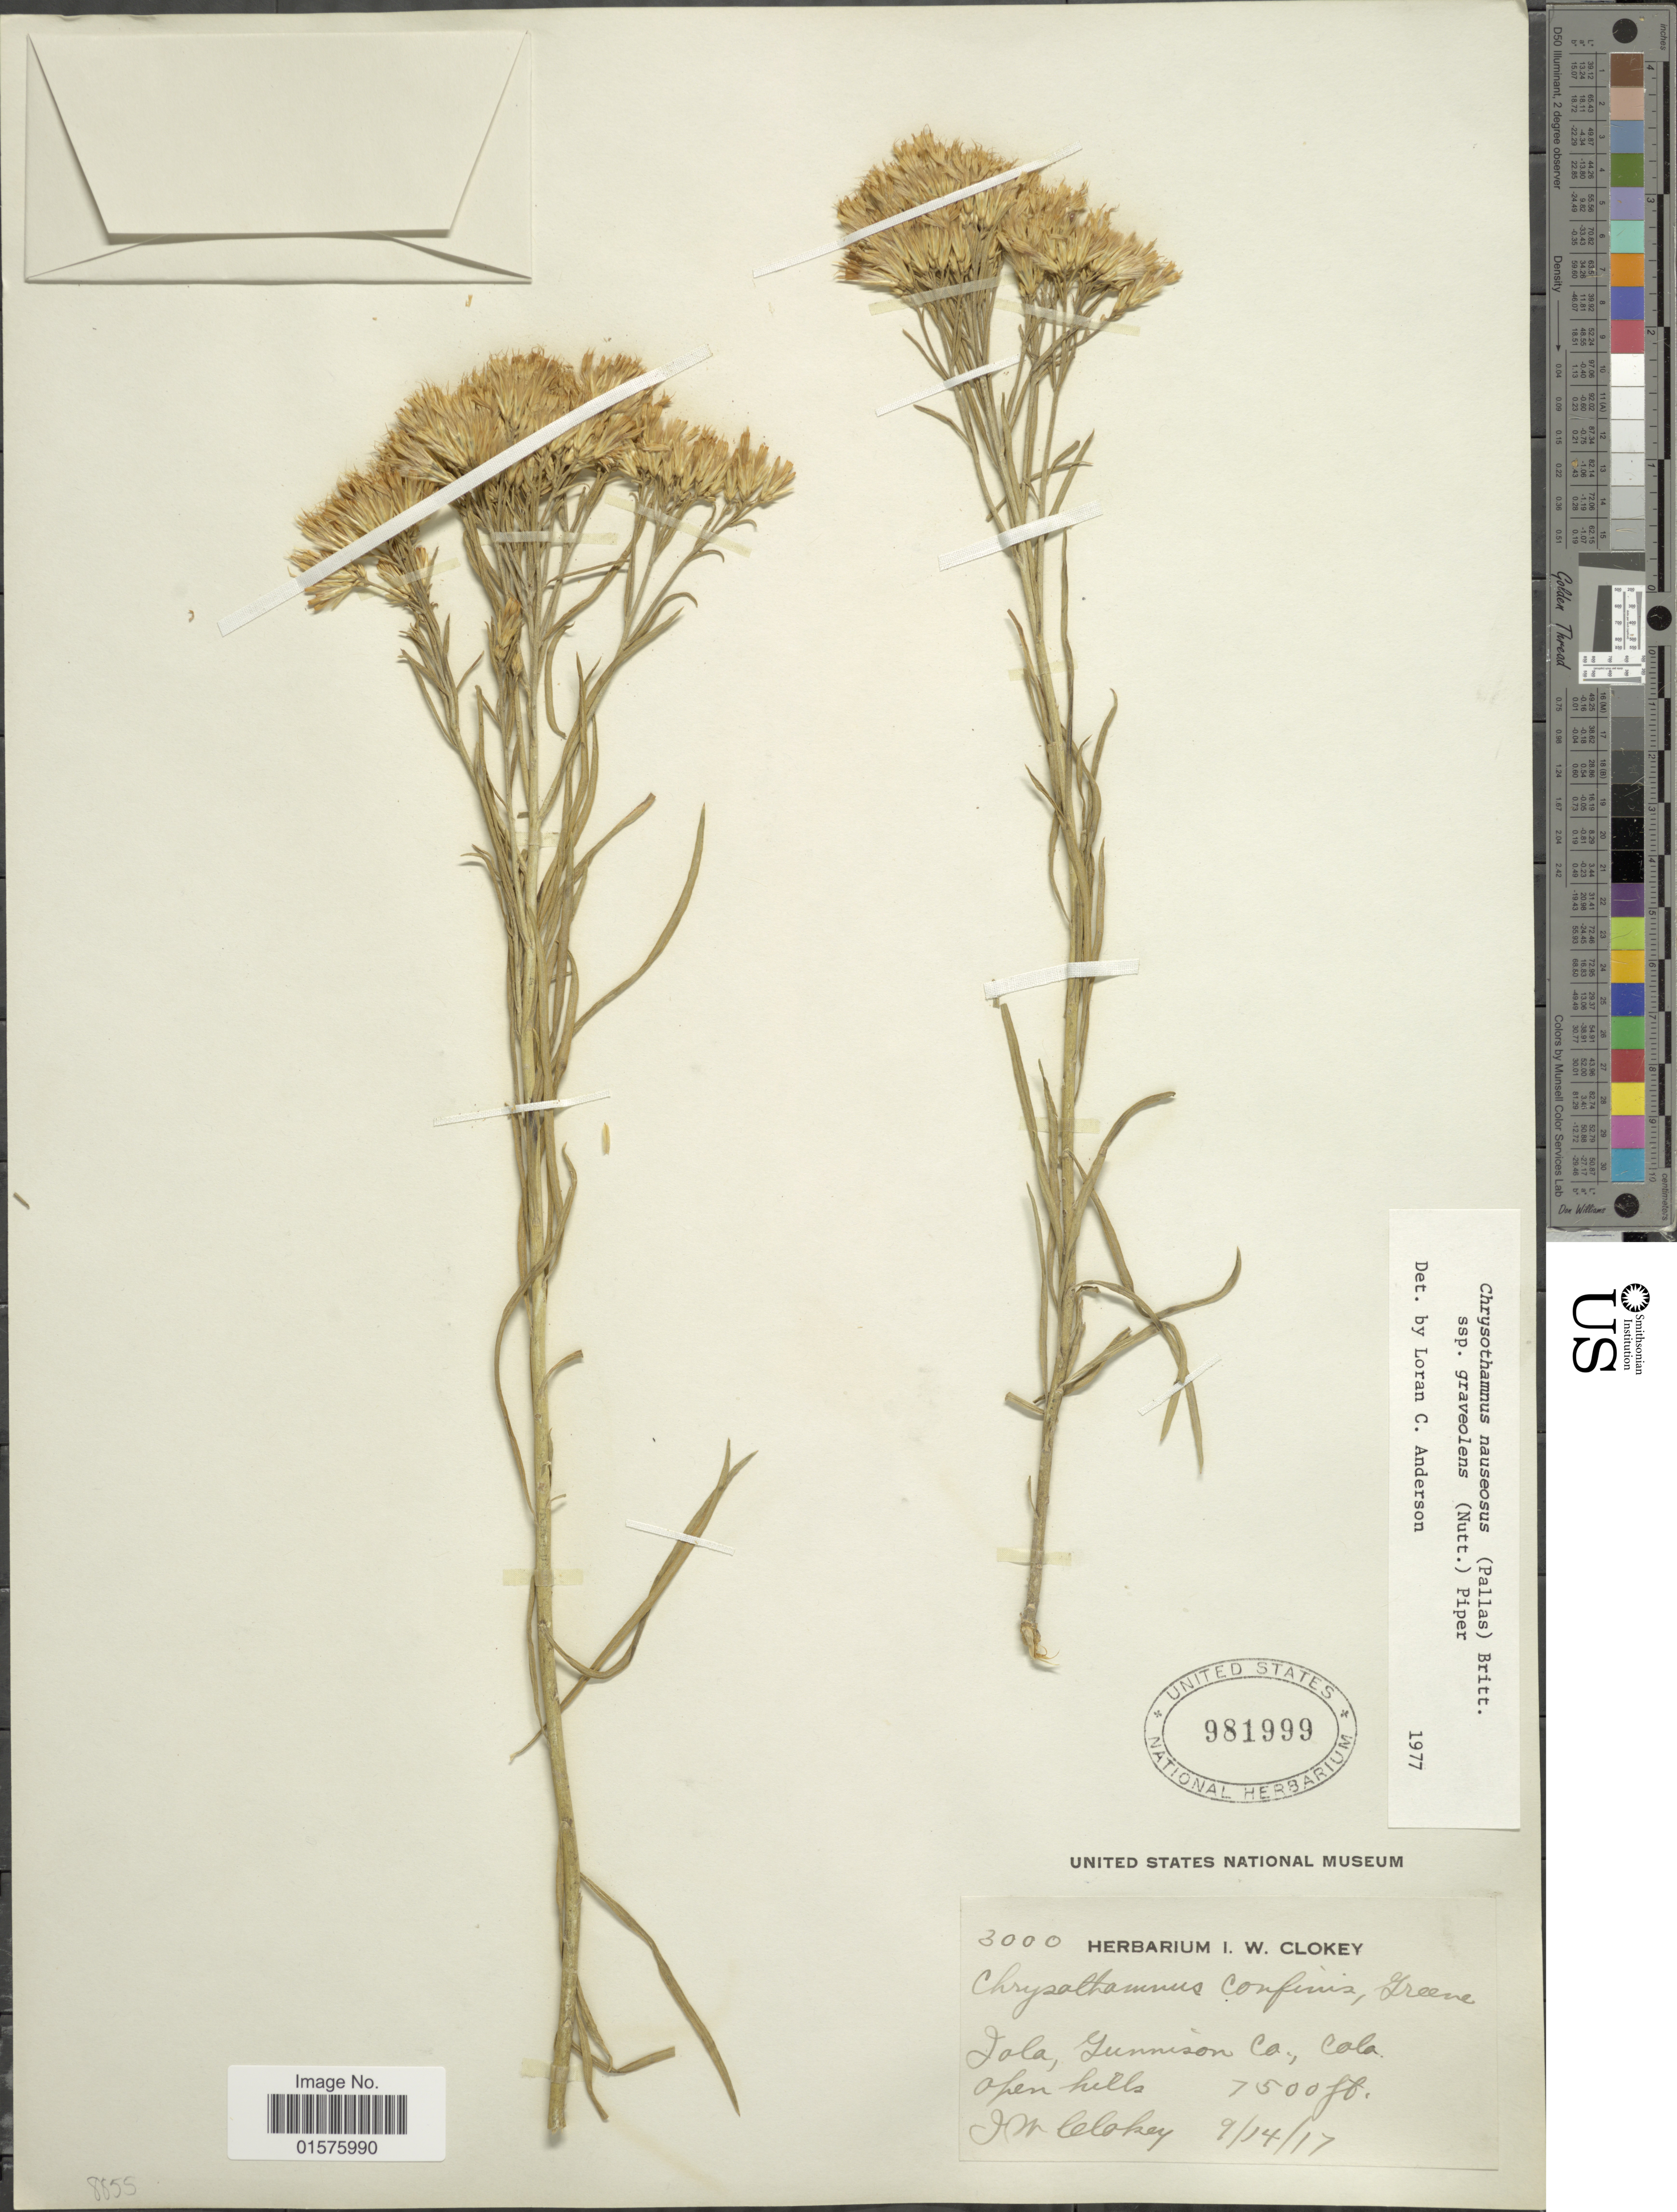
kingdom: Plantae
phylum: Tracheophyta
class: Magnoliopsida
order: Asterales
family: Asteraceae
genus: Ericameria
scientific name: Ericameria nauseosa var. graveolens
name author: (Nutt.) Reveal & Schuyler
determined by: Urbatsch, Lowell E., Curator (LSU), Louisiana State University (UNITED STATES)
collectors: I. W. Clokey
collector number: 3000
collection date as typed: Transcribed d/m/y: 14/9/17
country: United States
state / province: Colorado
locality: Jola, Gunnison Co.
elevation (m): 2286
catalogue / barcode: US 981999